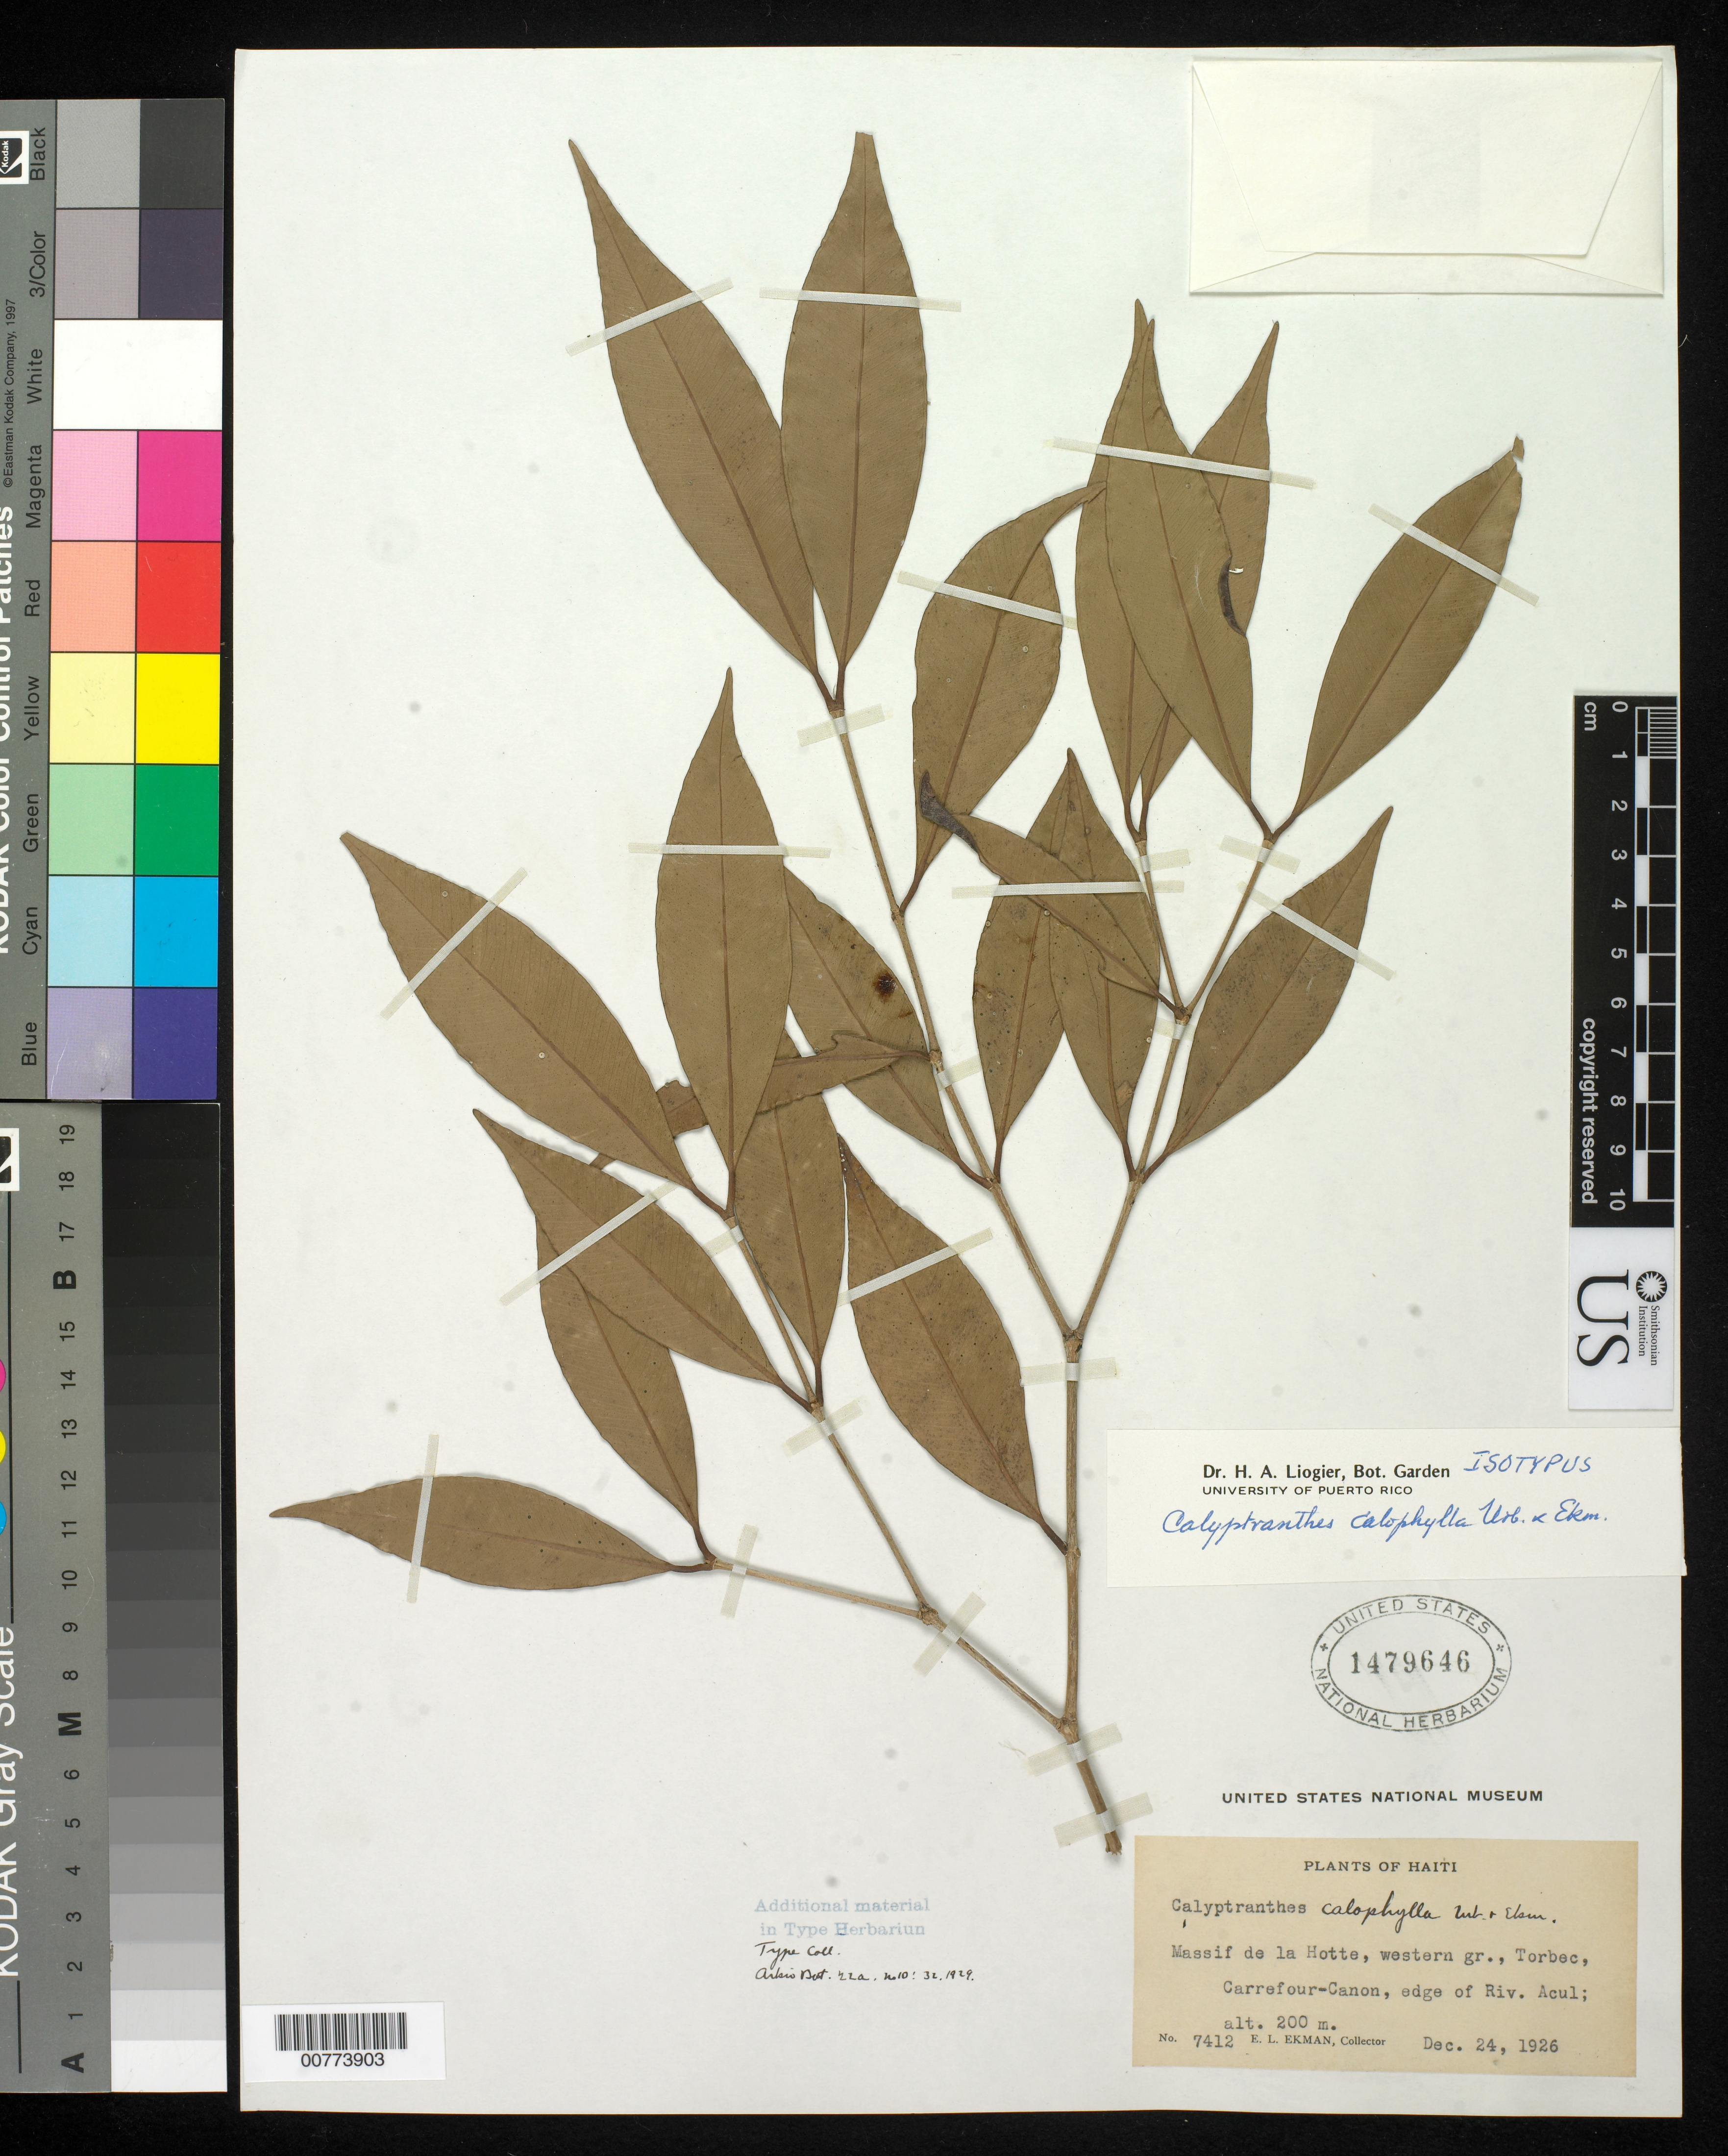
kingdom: Plantae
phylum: Tracheophyta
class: Magnoliopsida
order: Myrtales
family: Myrtaceae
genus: Calyptranthes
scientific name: Calyptranthes calophylla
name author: Urb. & Ekman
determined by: Liogier, Alain H.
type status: Isotype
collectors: E. L. Ekman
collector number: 7412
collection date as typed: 24 Dec 1926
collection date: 1926-12-24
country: Haiti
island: Hispaniola Island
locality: Massif de la Hotte, western gr., Torbec, Carrefour-Canon, edge of Riv. Acul.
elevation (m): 200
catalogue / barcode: US 1479646